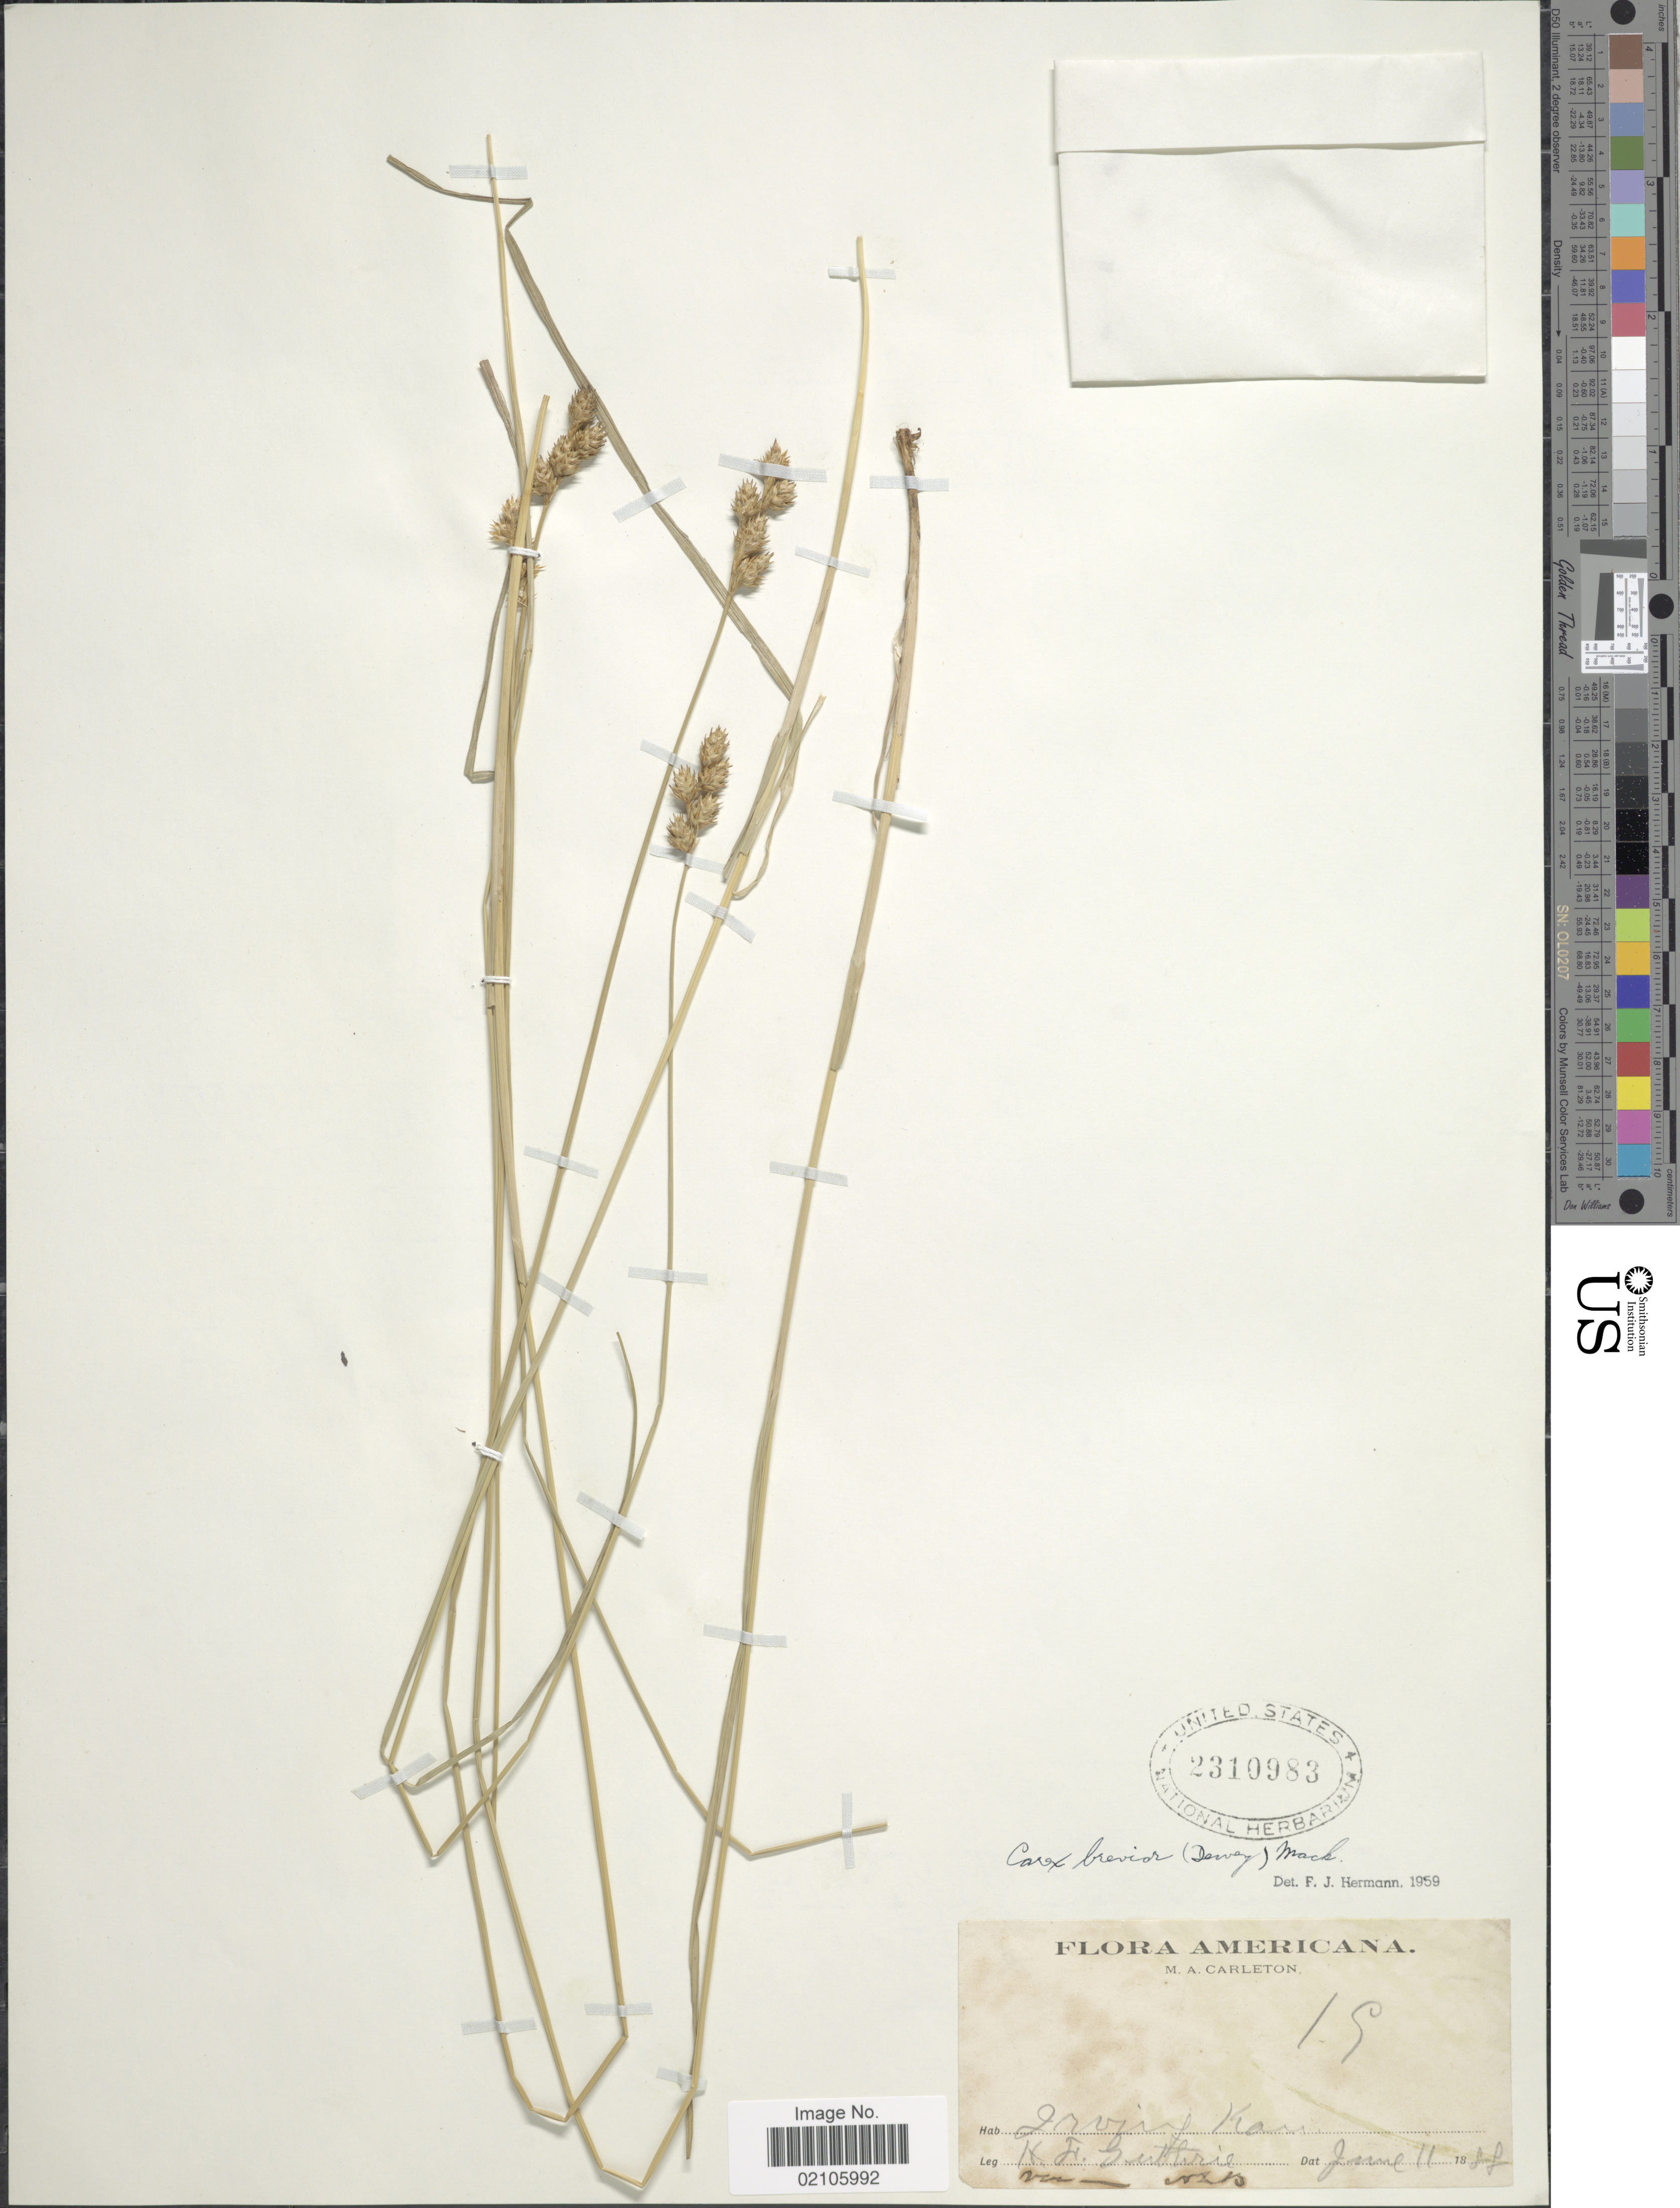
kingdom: Plantae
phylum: Tracheophyta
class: Liliopsida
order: Poales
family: Cyperaceae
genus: Carex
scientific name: Carex brevior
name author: (Dewey) Mack. ex Lunell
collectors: H. Guthrie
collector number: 19*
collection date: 1888-06-11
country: United States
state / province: Kansas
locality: Irving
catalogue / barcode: US 2310983